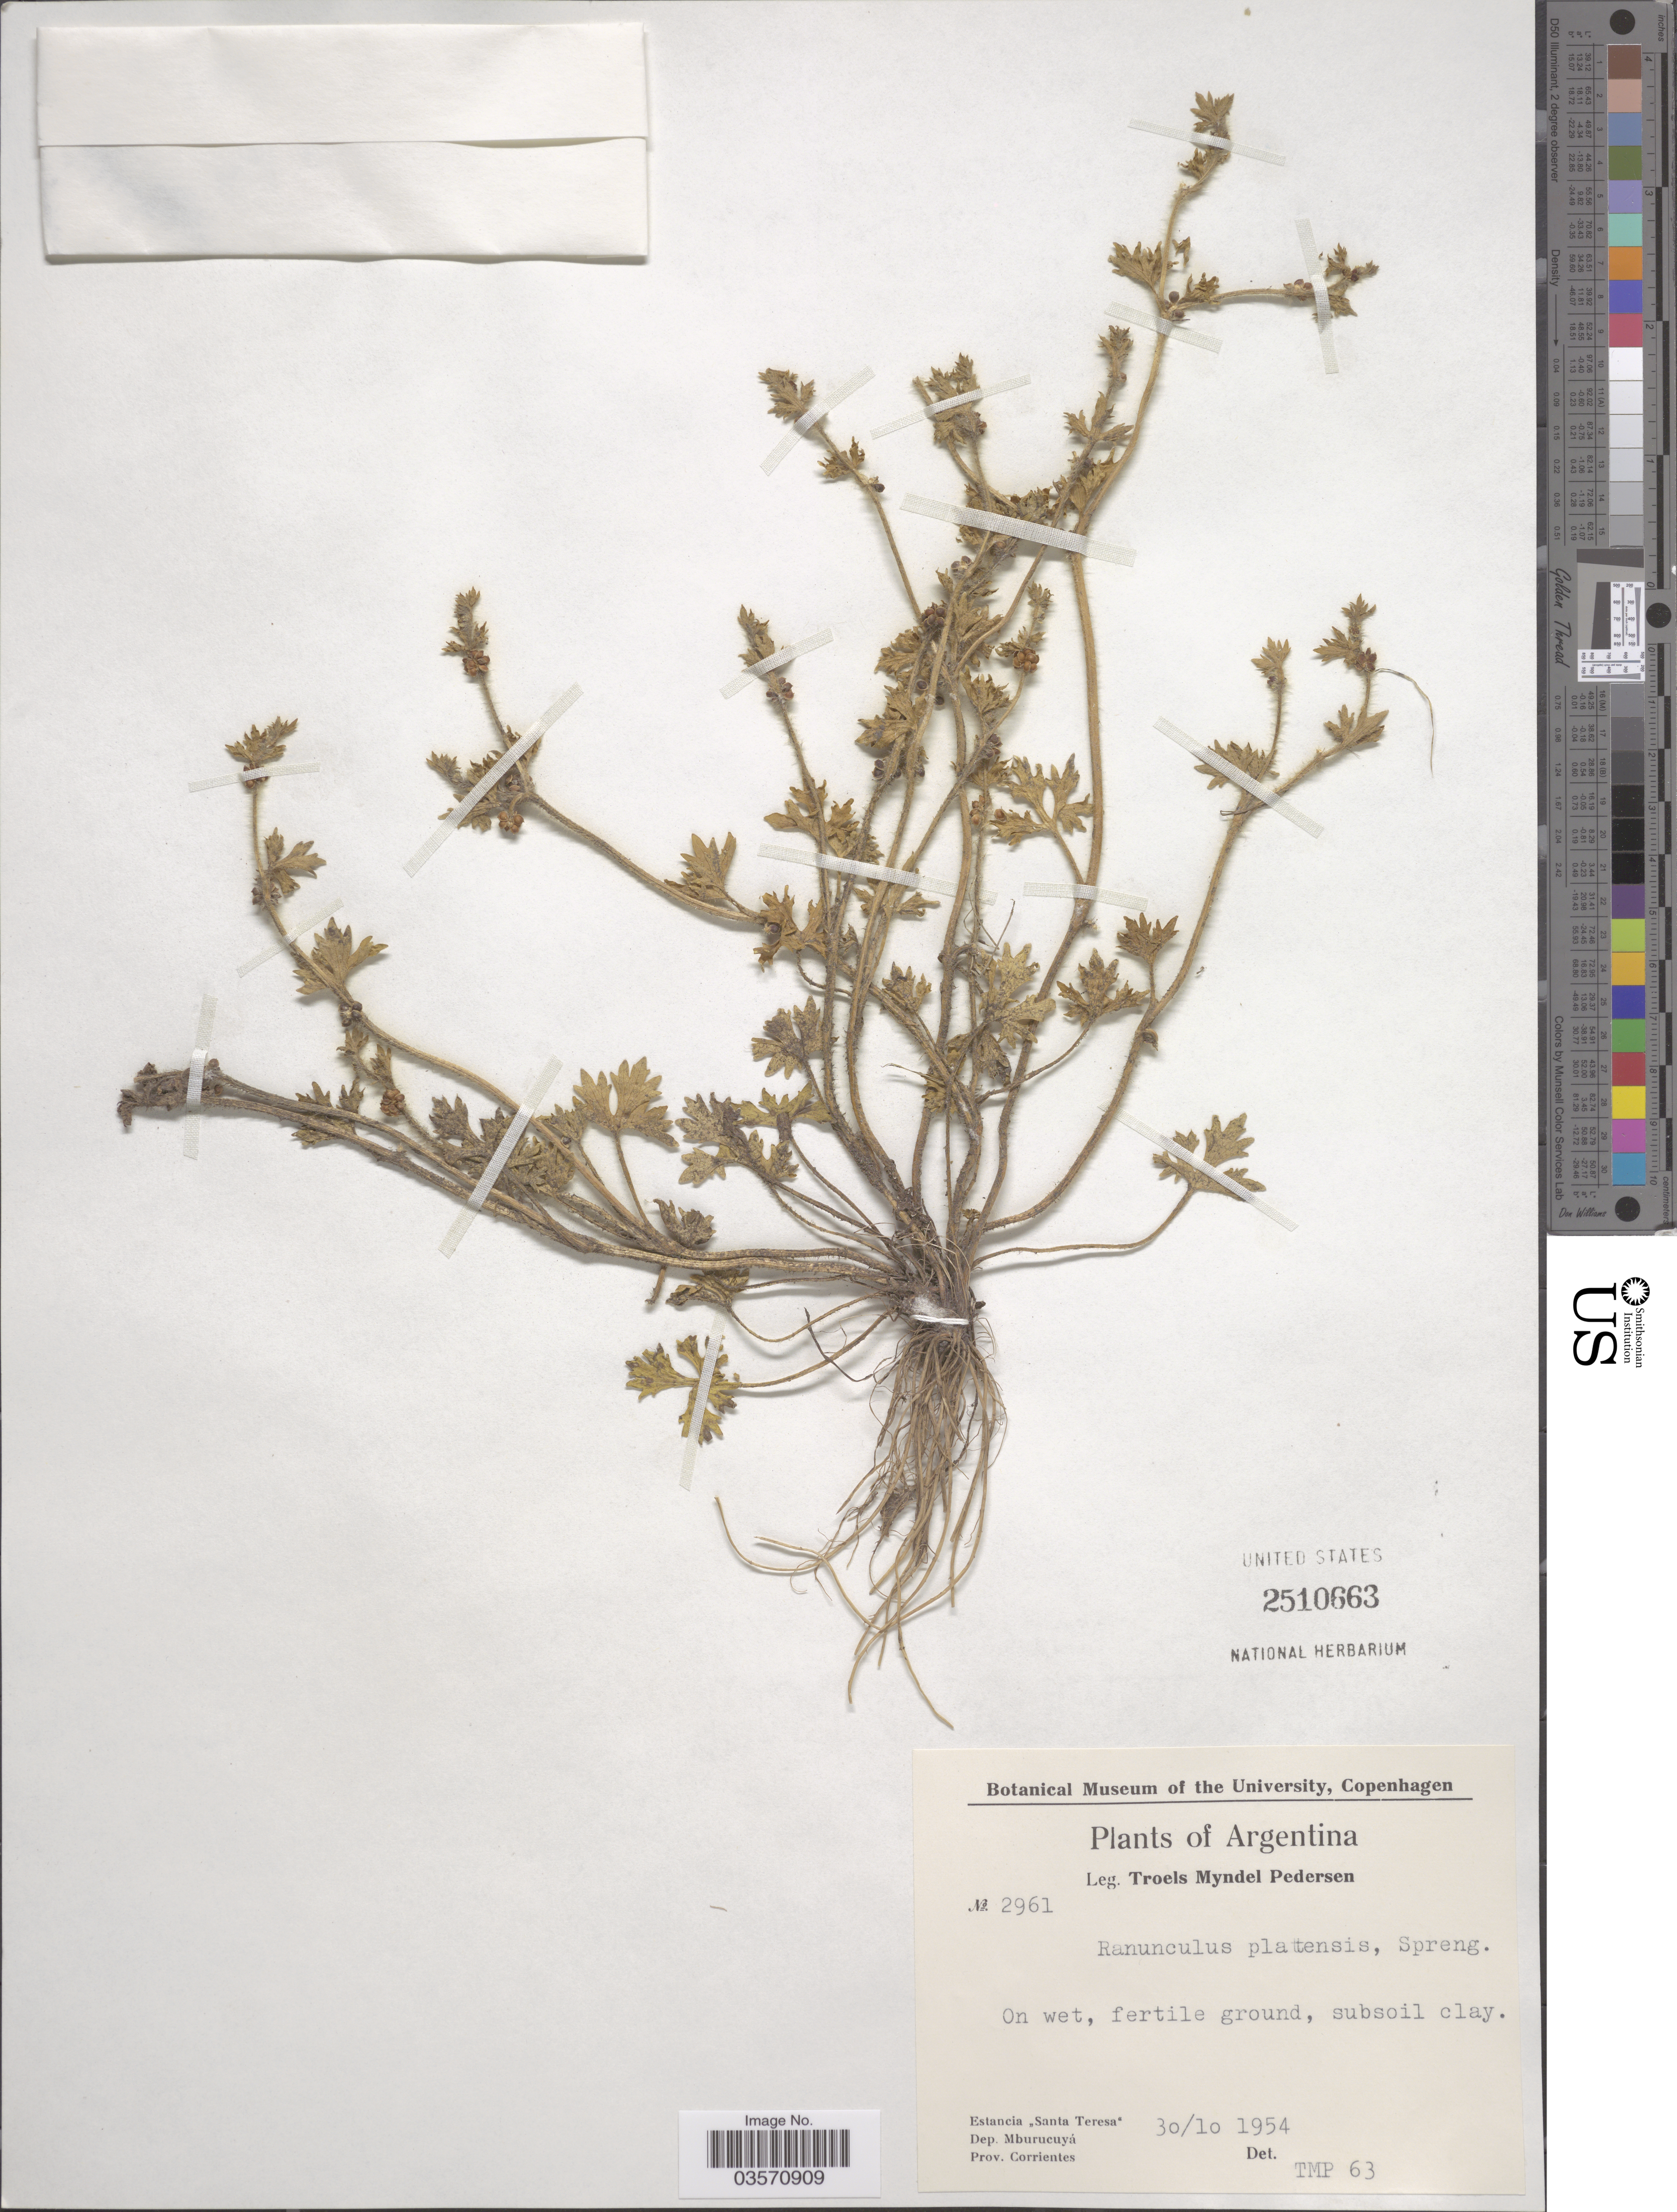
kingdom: Plantae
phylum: Tracheophyta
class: Magnoliopsida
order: Ranunculales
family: Ranunculaceae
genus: Ranunculus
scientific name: Ranunculus platensis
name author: Spreng.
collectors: T. Pederson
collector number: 2961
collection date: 1954-10-30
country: Argentina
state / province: Corrientes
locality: Estancia "Santa Teresa". Dep. Mburucuyá.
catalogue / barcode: US 2510663